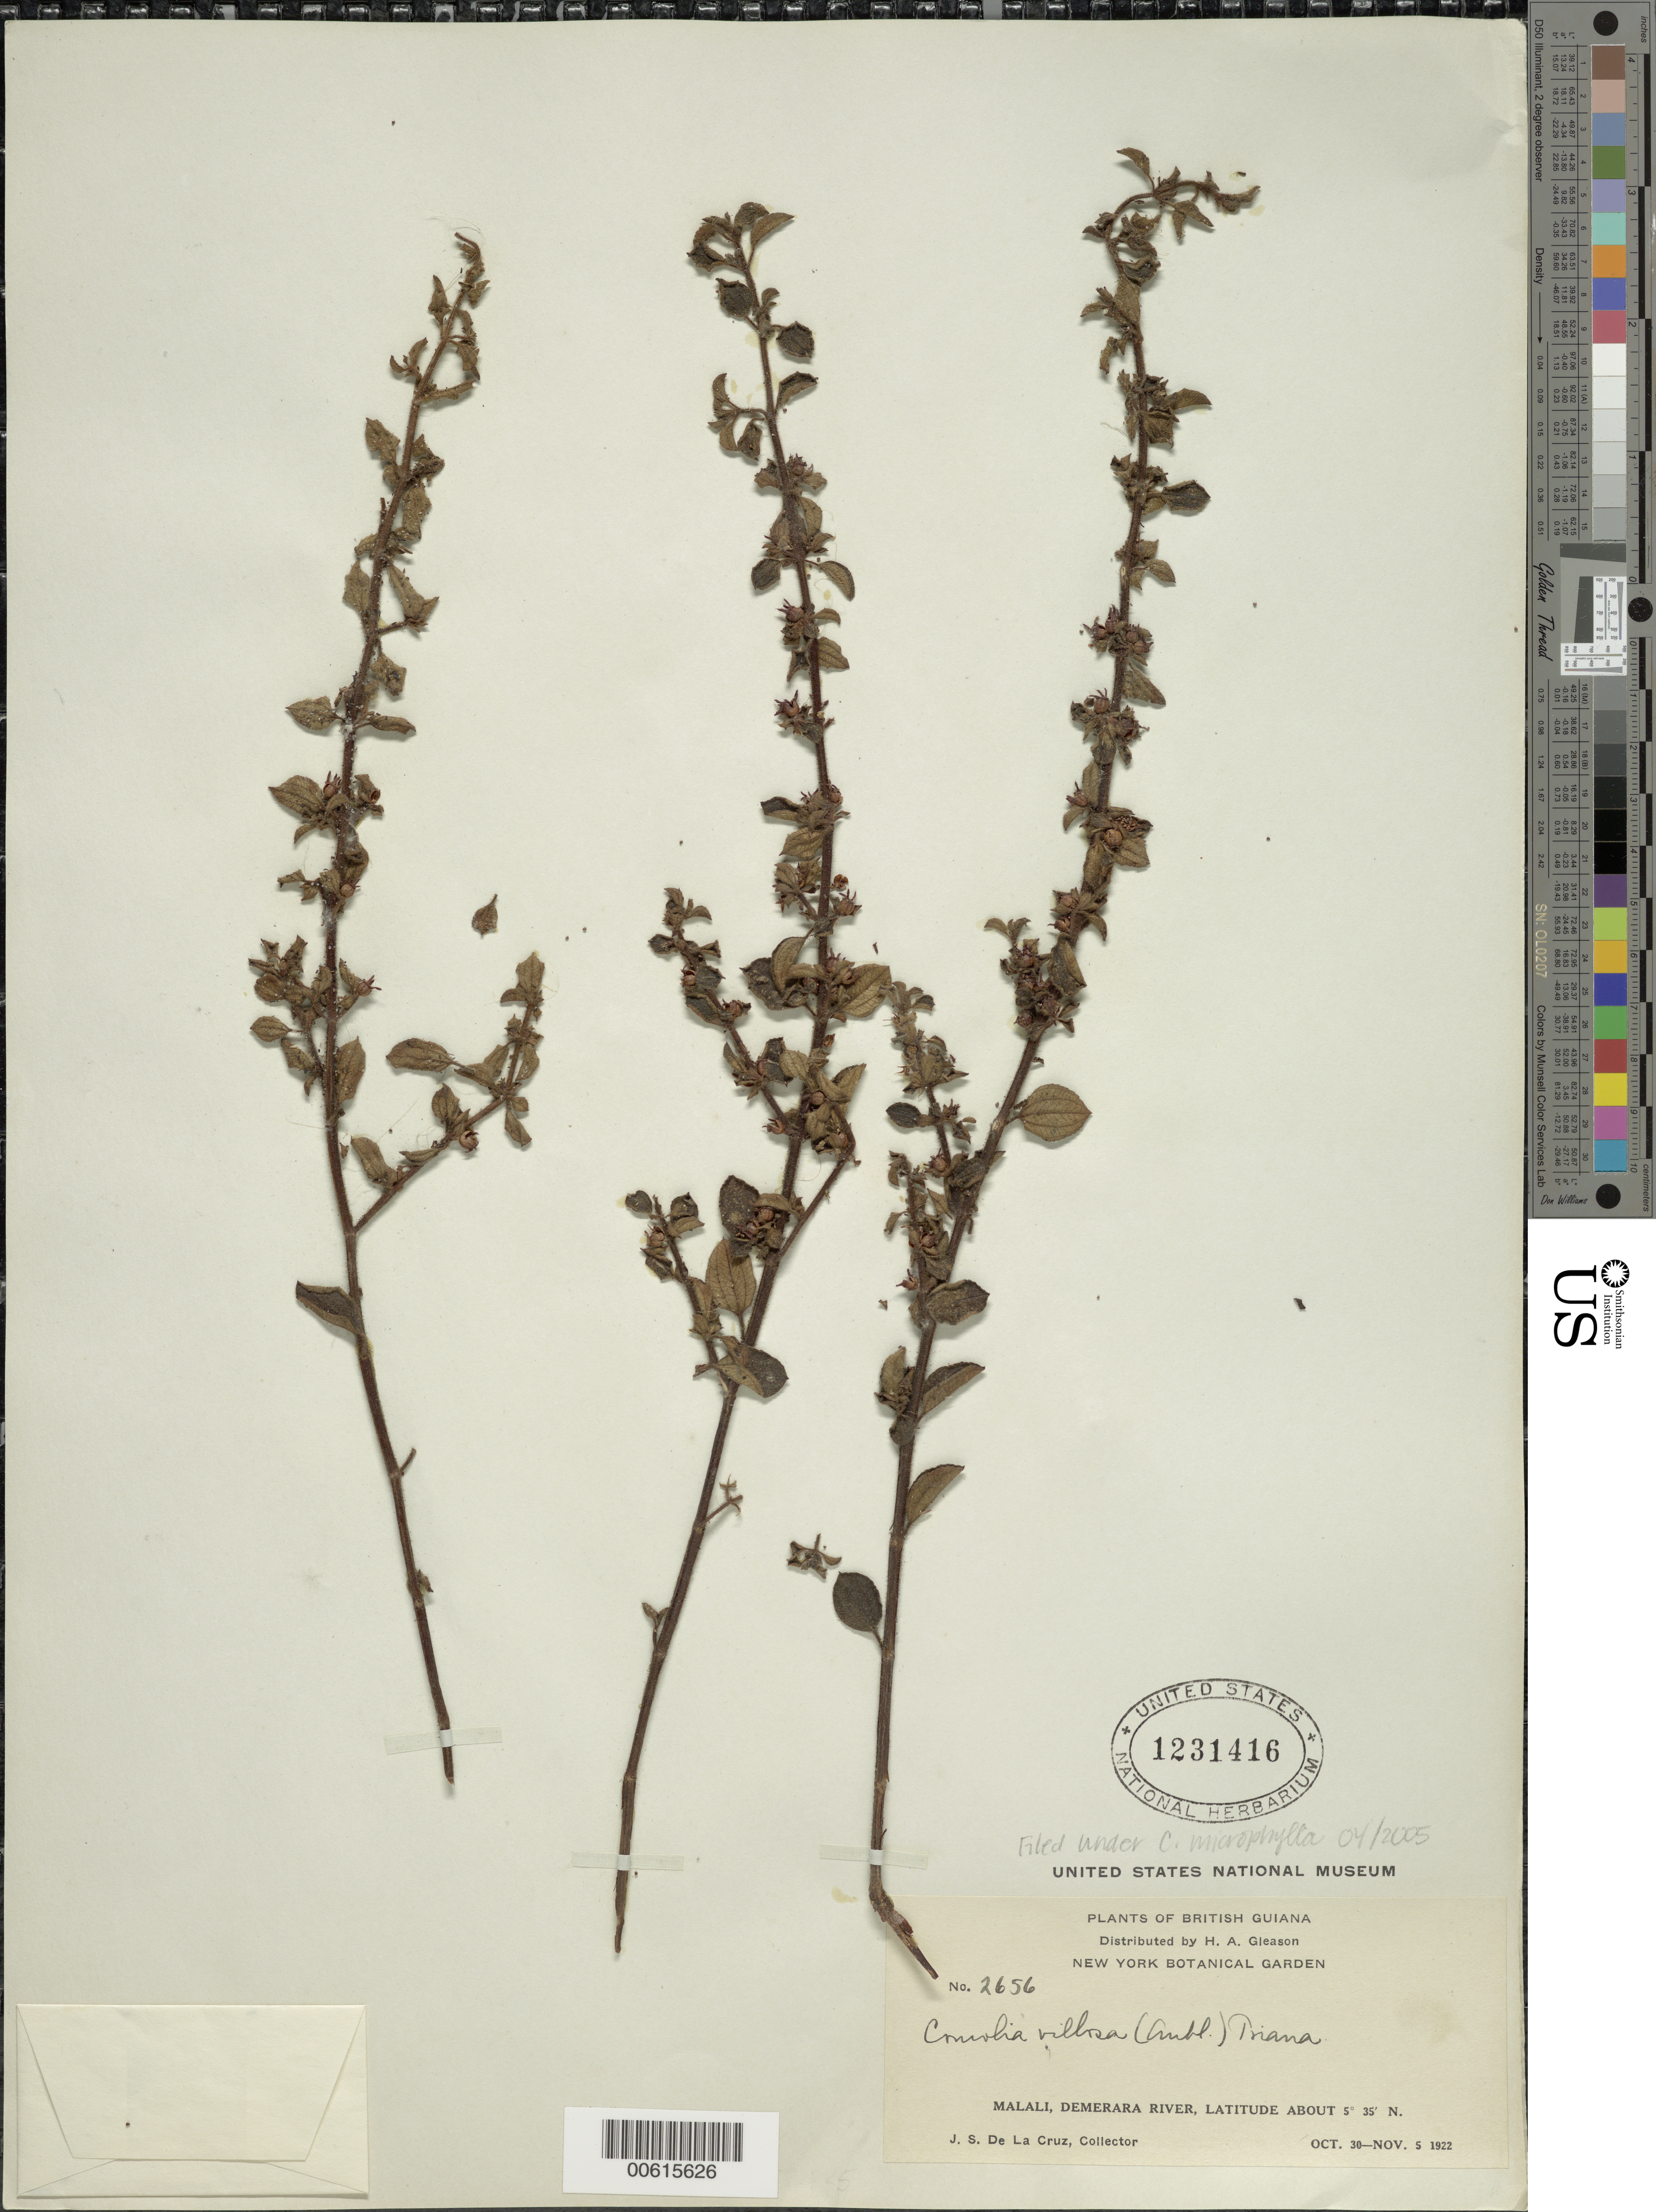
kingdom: Plantae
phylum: Tracheophyta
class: Magnoliopsida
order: Myrtales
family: Melastomataceae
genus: Comolia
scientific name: Comolia microphylla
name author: Benth.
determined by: Nunes da Silva, Diego, (RB), Jardim Botanico do Rio de Janeiro - Herbario (BRAZIL)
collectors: J. S. de la Cruz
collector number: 2656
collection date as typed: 30-Oct-22 to 5-Nov-22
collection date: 1922-10-30/1922-11-05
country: Guyana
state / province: U. Demerara-Berbice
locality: Malali, Demerara R.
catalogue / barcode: US 1231416